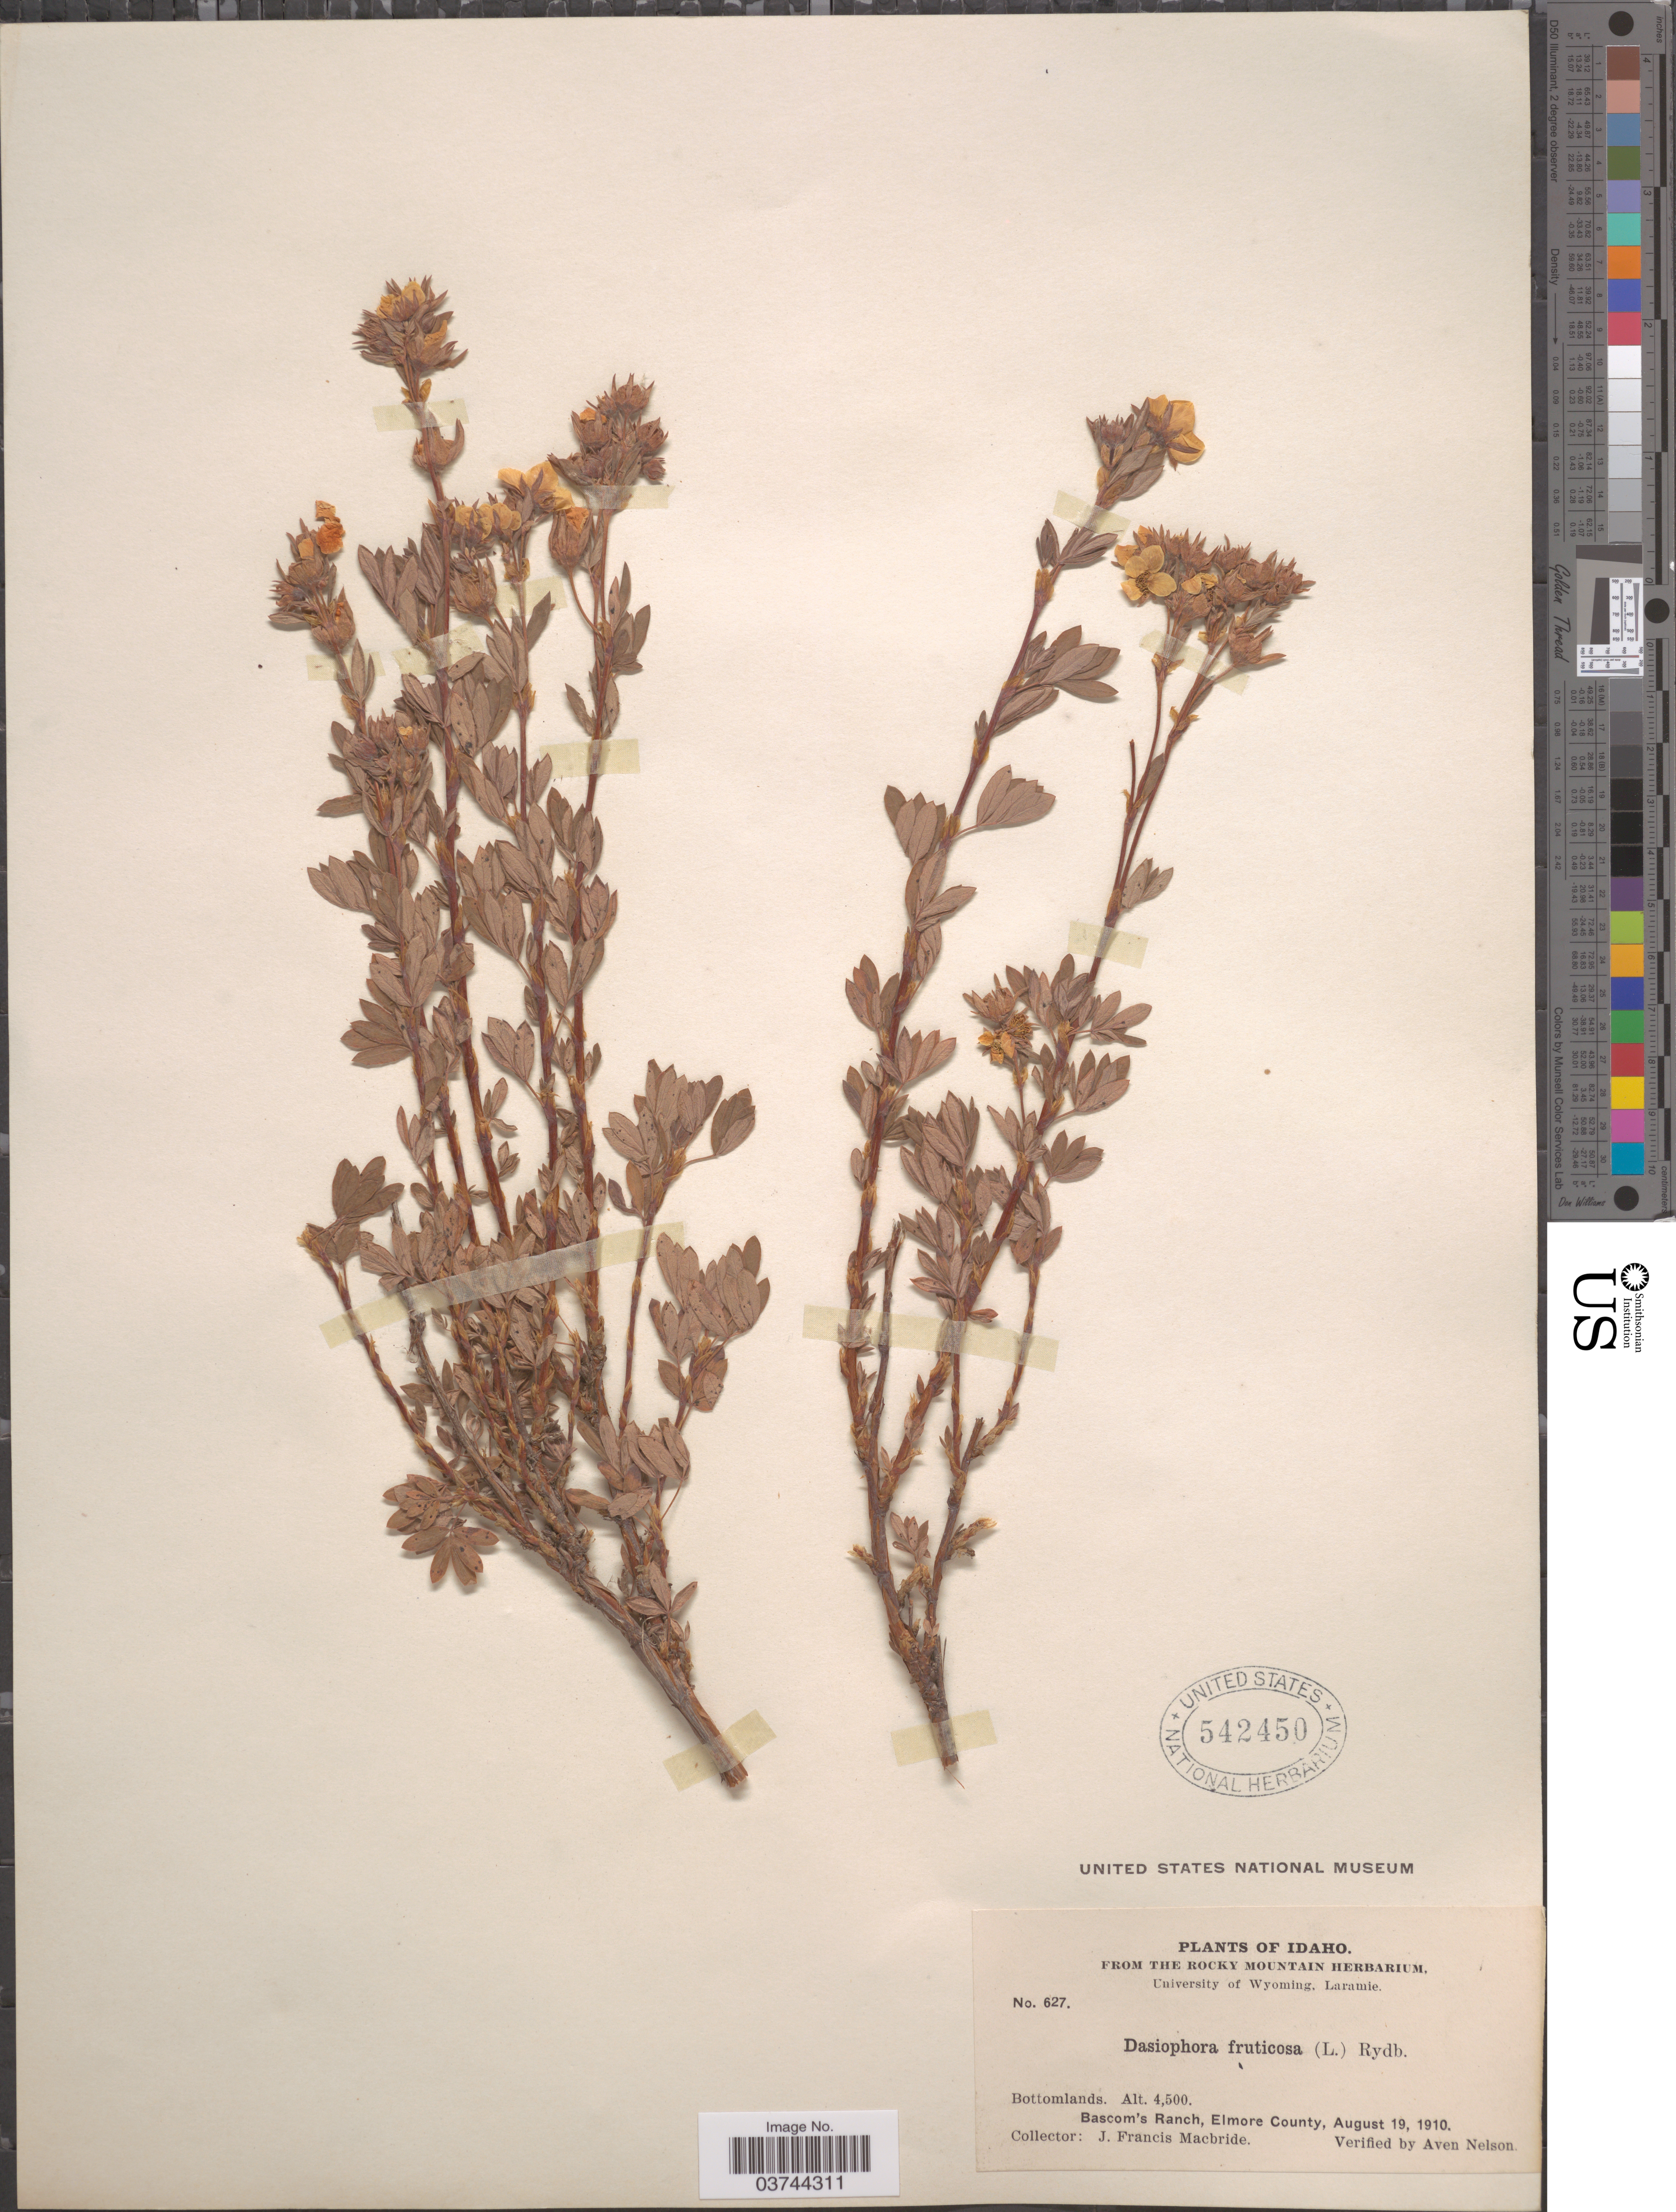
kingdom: Plantae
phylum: Tracheophyta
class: Magnoliopsida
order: Rosales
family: Rosaceae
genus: Dasiphora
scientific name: Dasiphora fruticosa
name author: (L.) Rydb.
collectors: J. F. Macbride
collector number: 627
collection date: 1910-08-19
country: United States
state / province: Idaho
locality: Bottomlands. Bascom's Ranch, Elmore County.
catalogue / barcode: US 542450